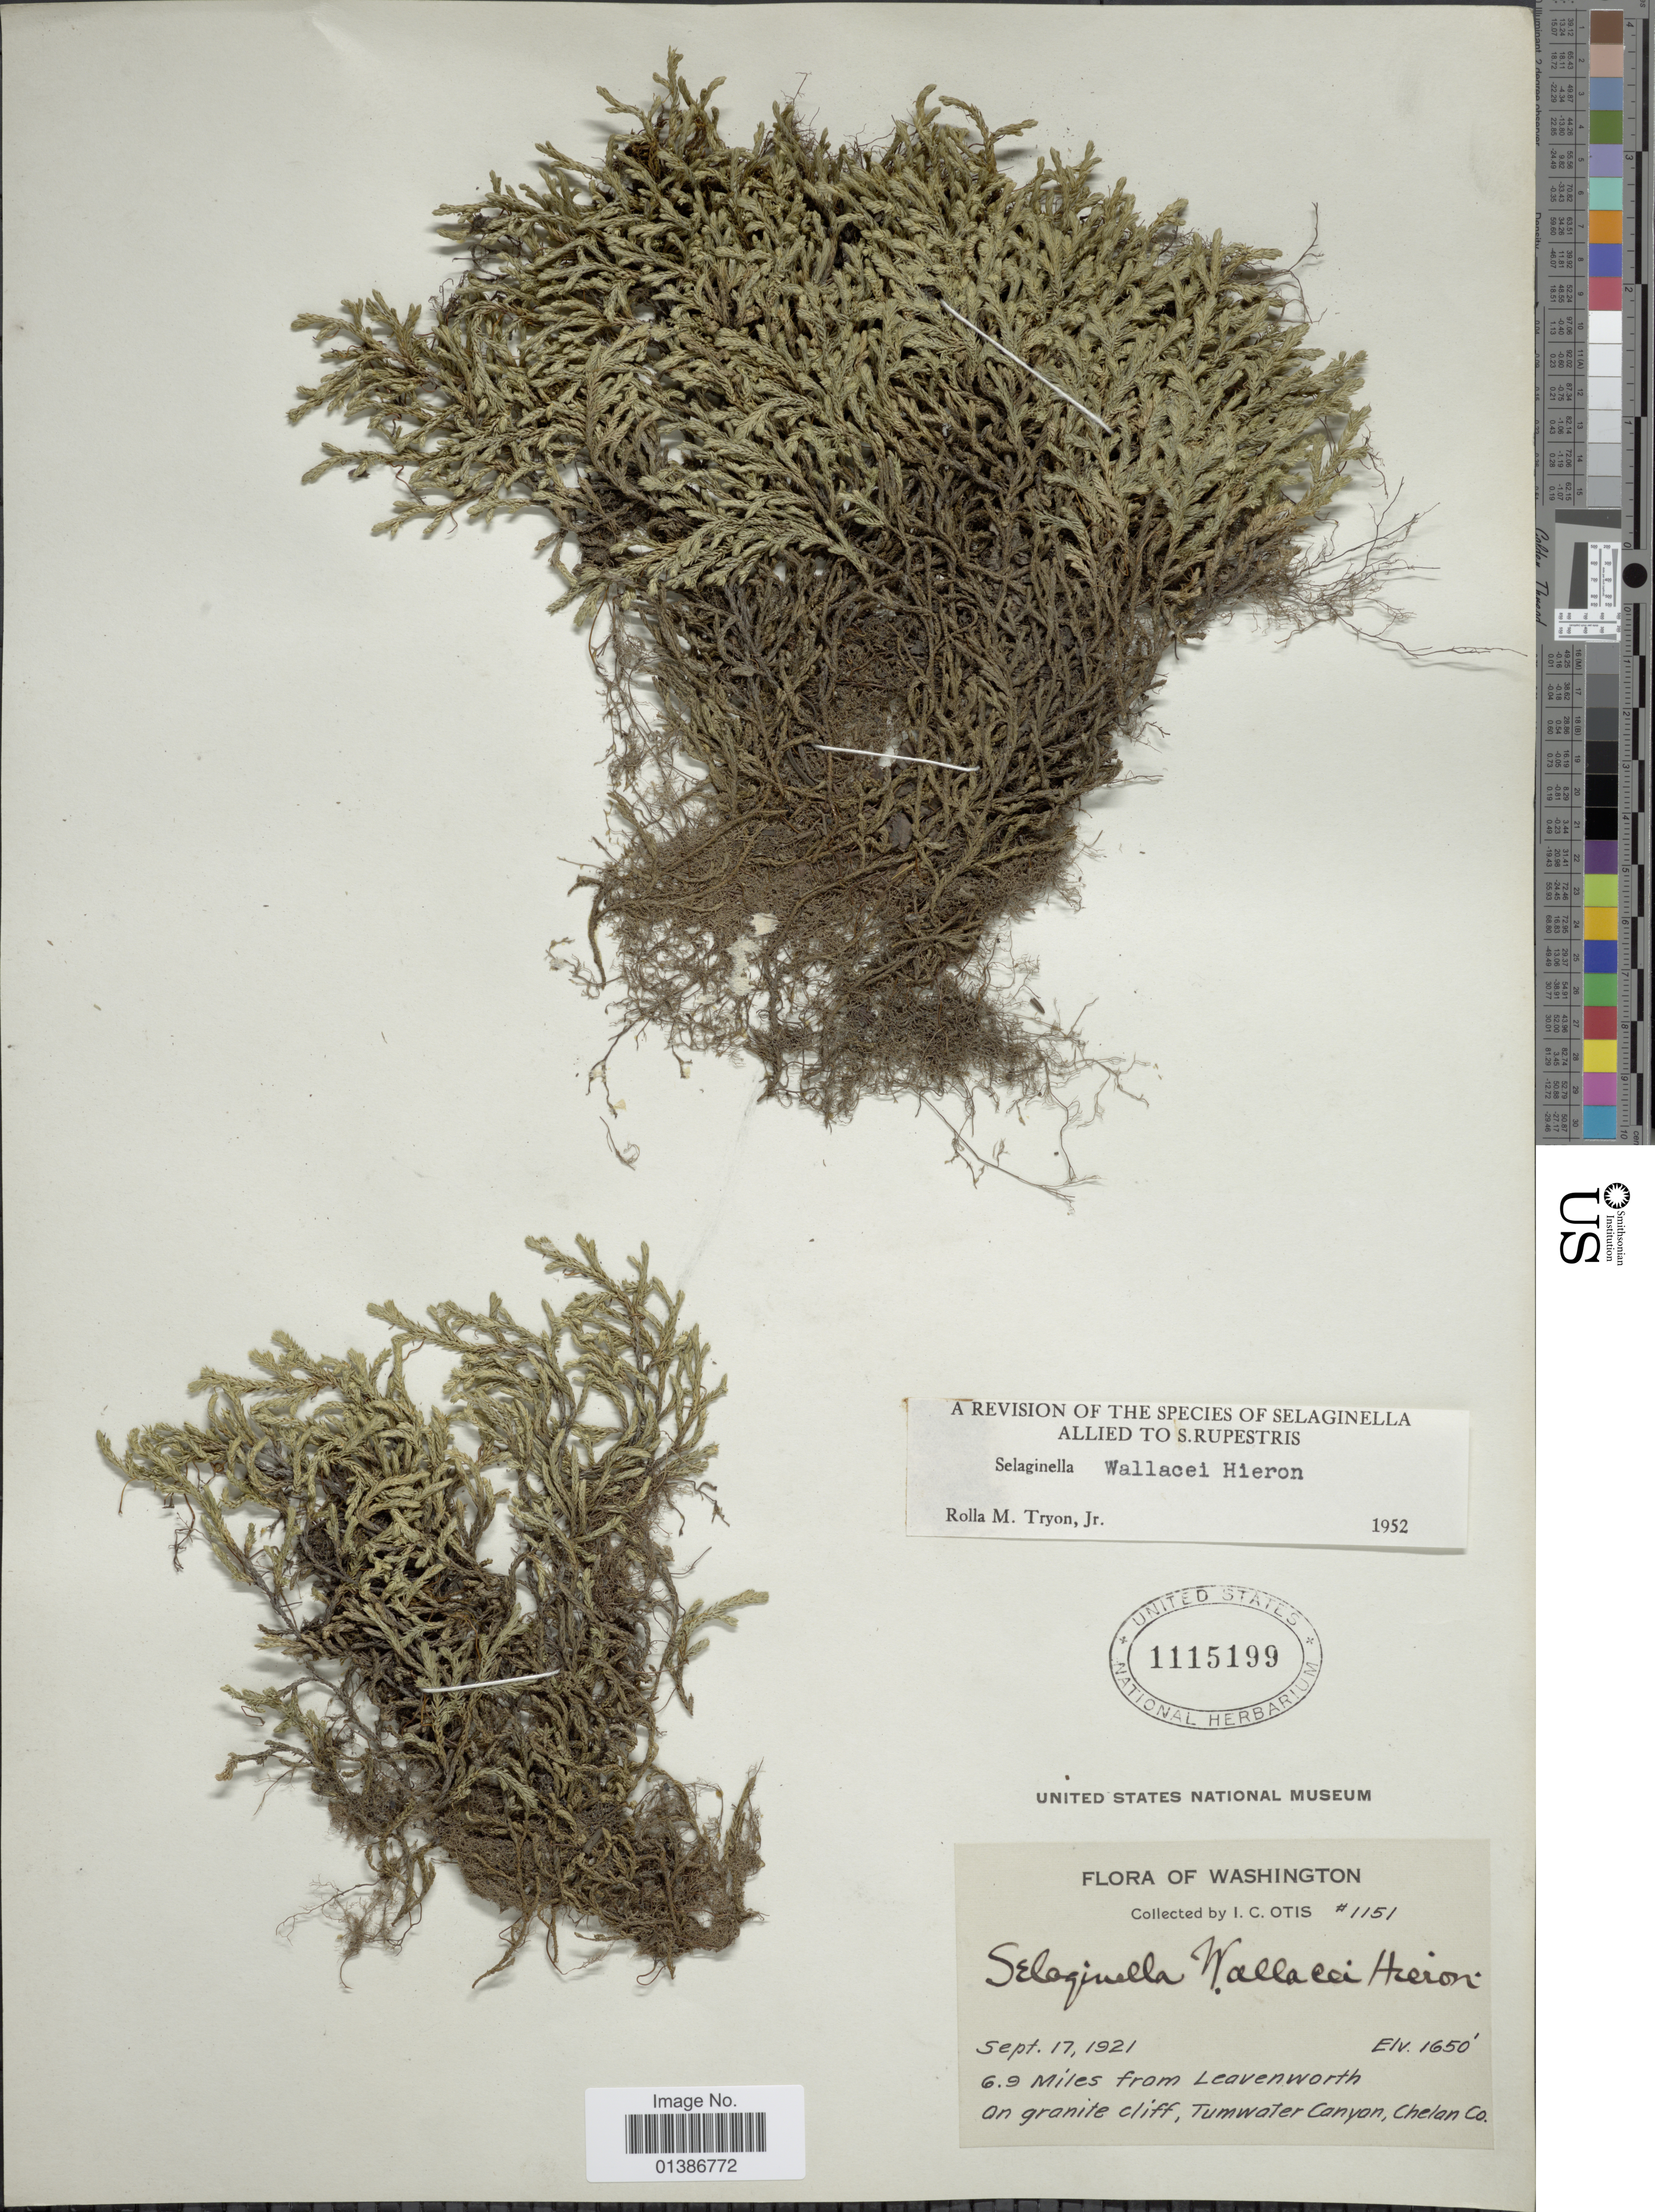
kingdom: Plantae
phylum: Tracheophyta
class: Lycopodiopsida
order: Selaginellales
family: Selaginellaceae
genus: Selaginella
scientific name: Selaginella wallacei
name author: Hieron.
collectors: I. C. Otis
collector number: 1151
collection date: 1921-09-17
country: United States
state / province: Washington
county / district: Chelan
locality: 6.9 Miles from Leavenworth, on granite cliff, Tumwater Canyon, Chelan Co.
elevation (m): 503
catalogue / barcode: US 1115199